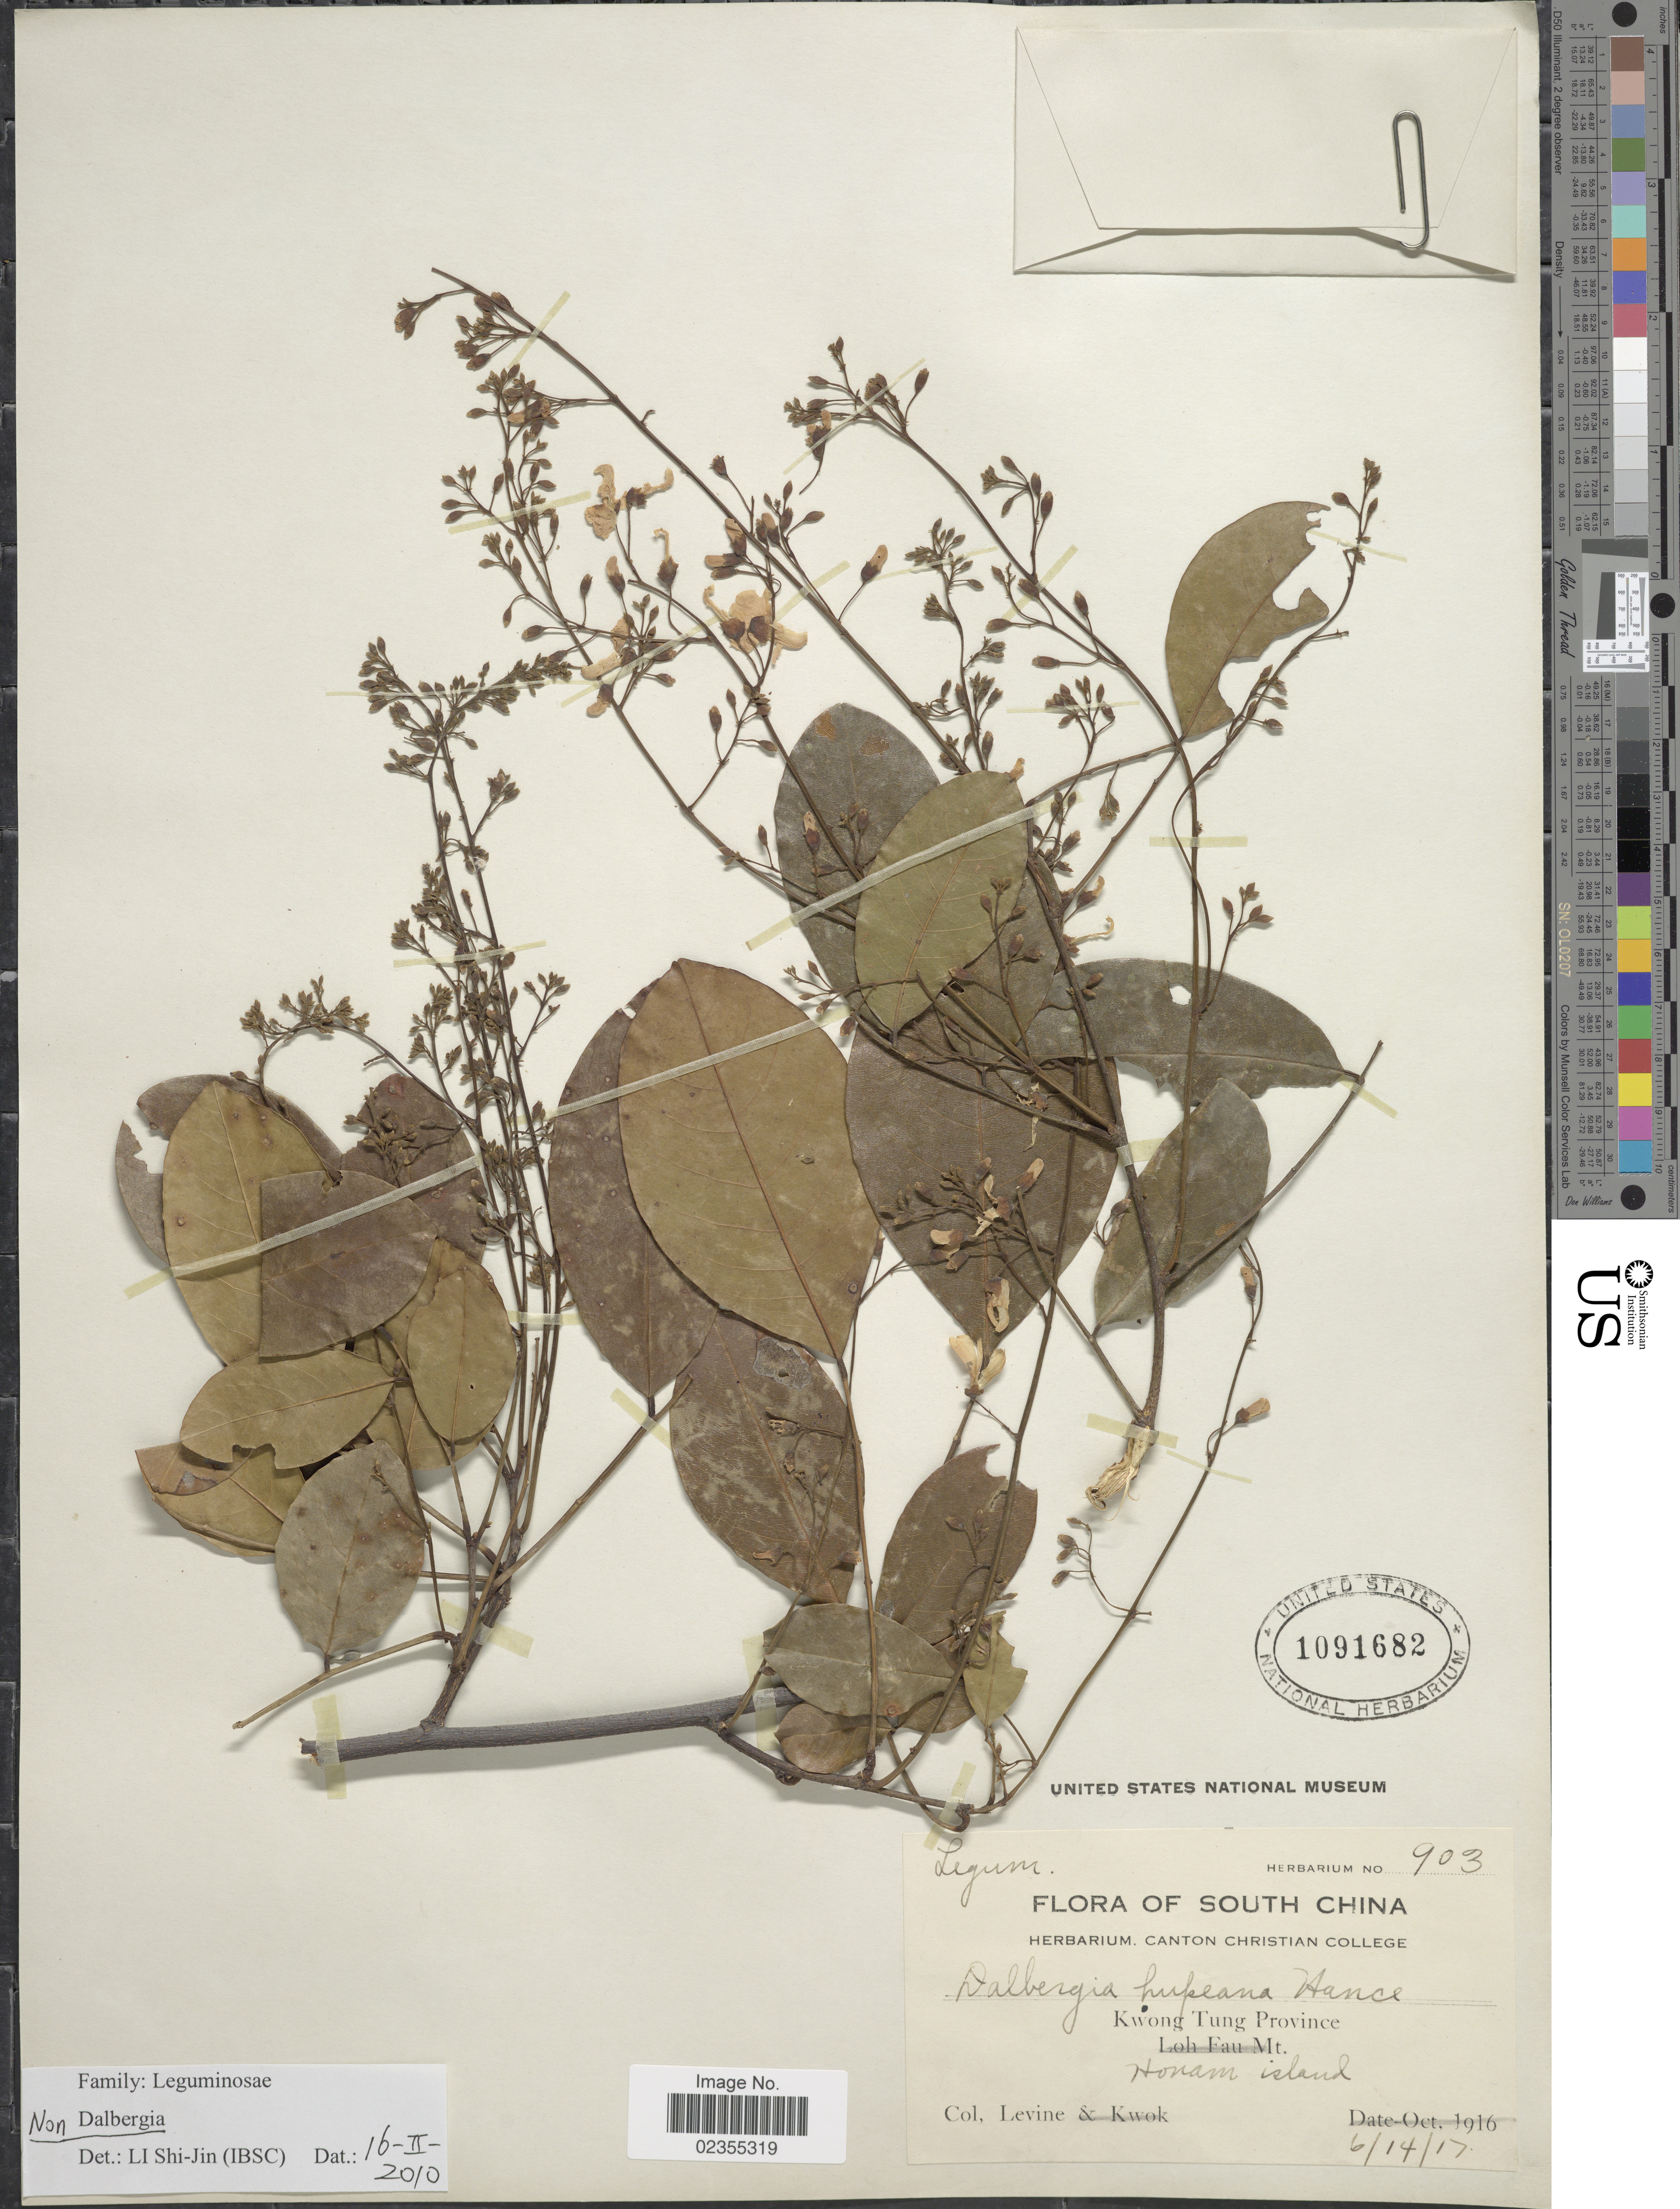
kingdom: Plantae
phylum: Tracheophyta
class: Magnoliopsida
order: Fabales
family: Fabaceae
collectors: -. Levine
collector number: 903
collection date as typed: Transcribed d/m/y: 14/6/17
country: China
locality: South China, Kwong Tung Province, Honam Island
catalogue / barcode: US 1091682